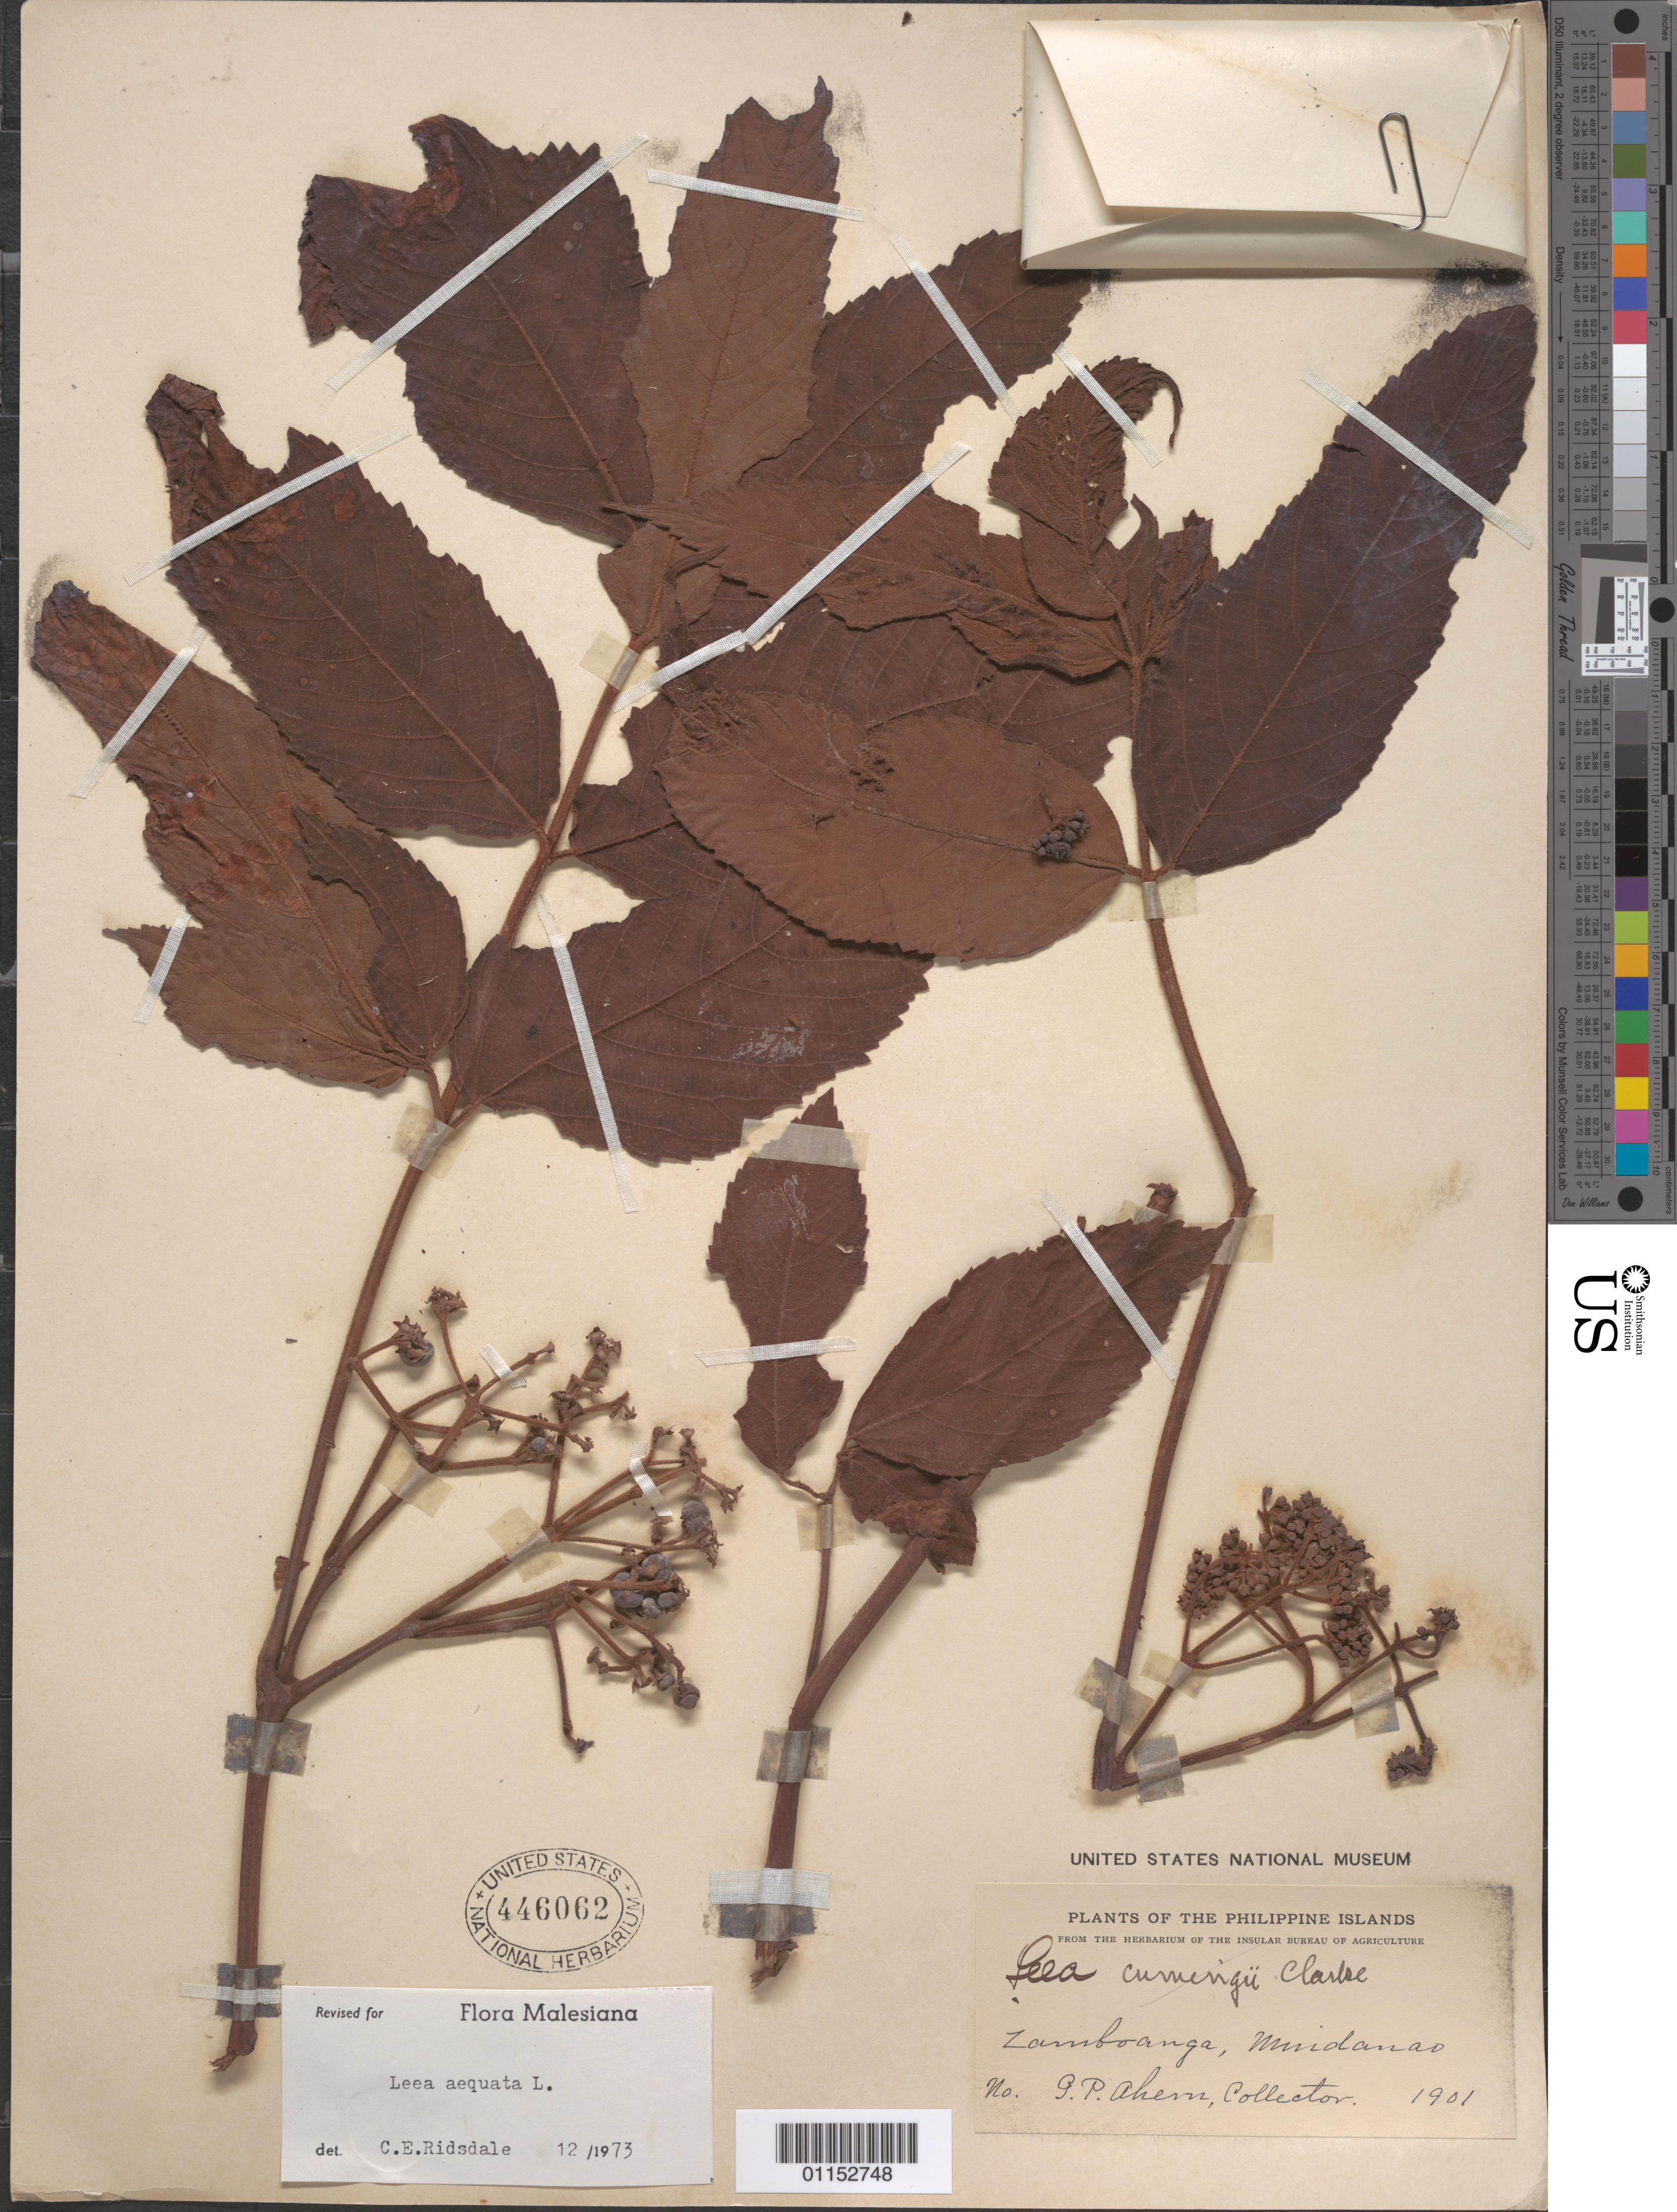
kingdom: Plantae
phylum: Tracheophyta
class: Magnoliopsida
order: Vitales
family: Vitaceae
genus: Leea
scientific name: Leea aequata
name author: L.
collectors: G. Ahern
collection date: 1901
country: Philippines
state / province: Zamboanga Peninsula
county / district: Zamboanga del Sur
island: Mindanao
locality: Zamboanga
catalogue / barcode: US 446062